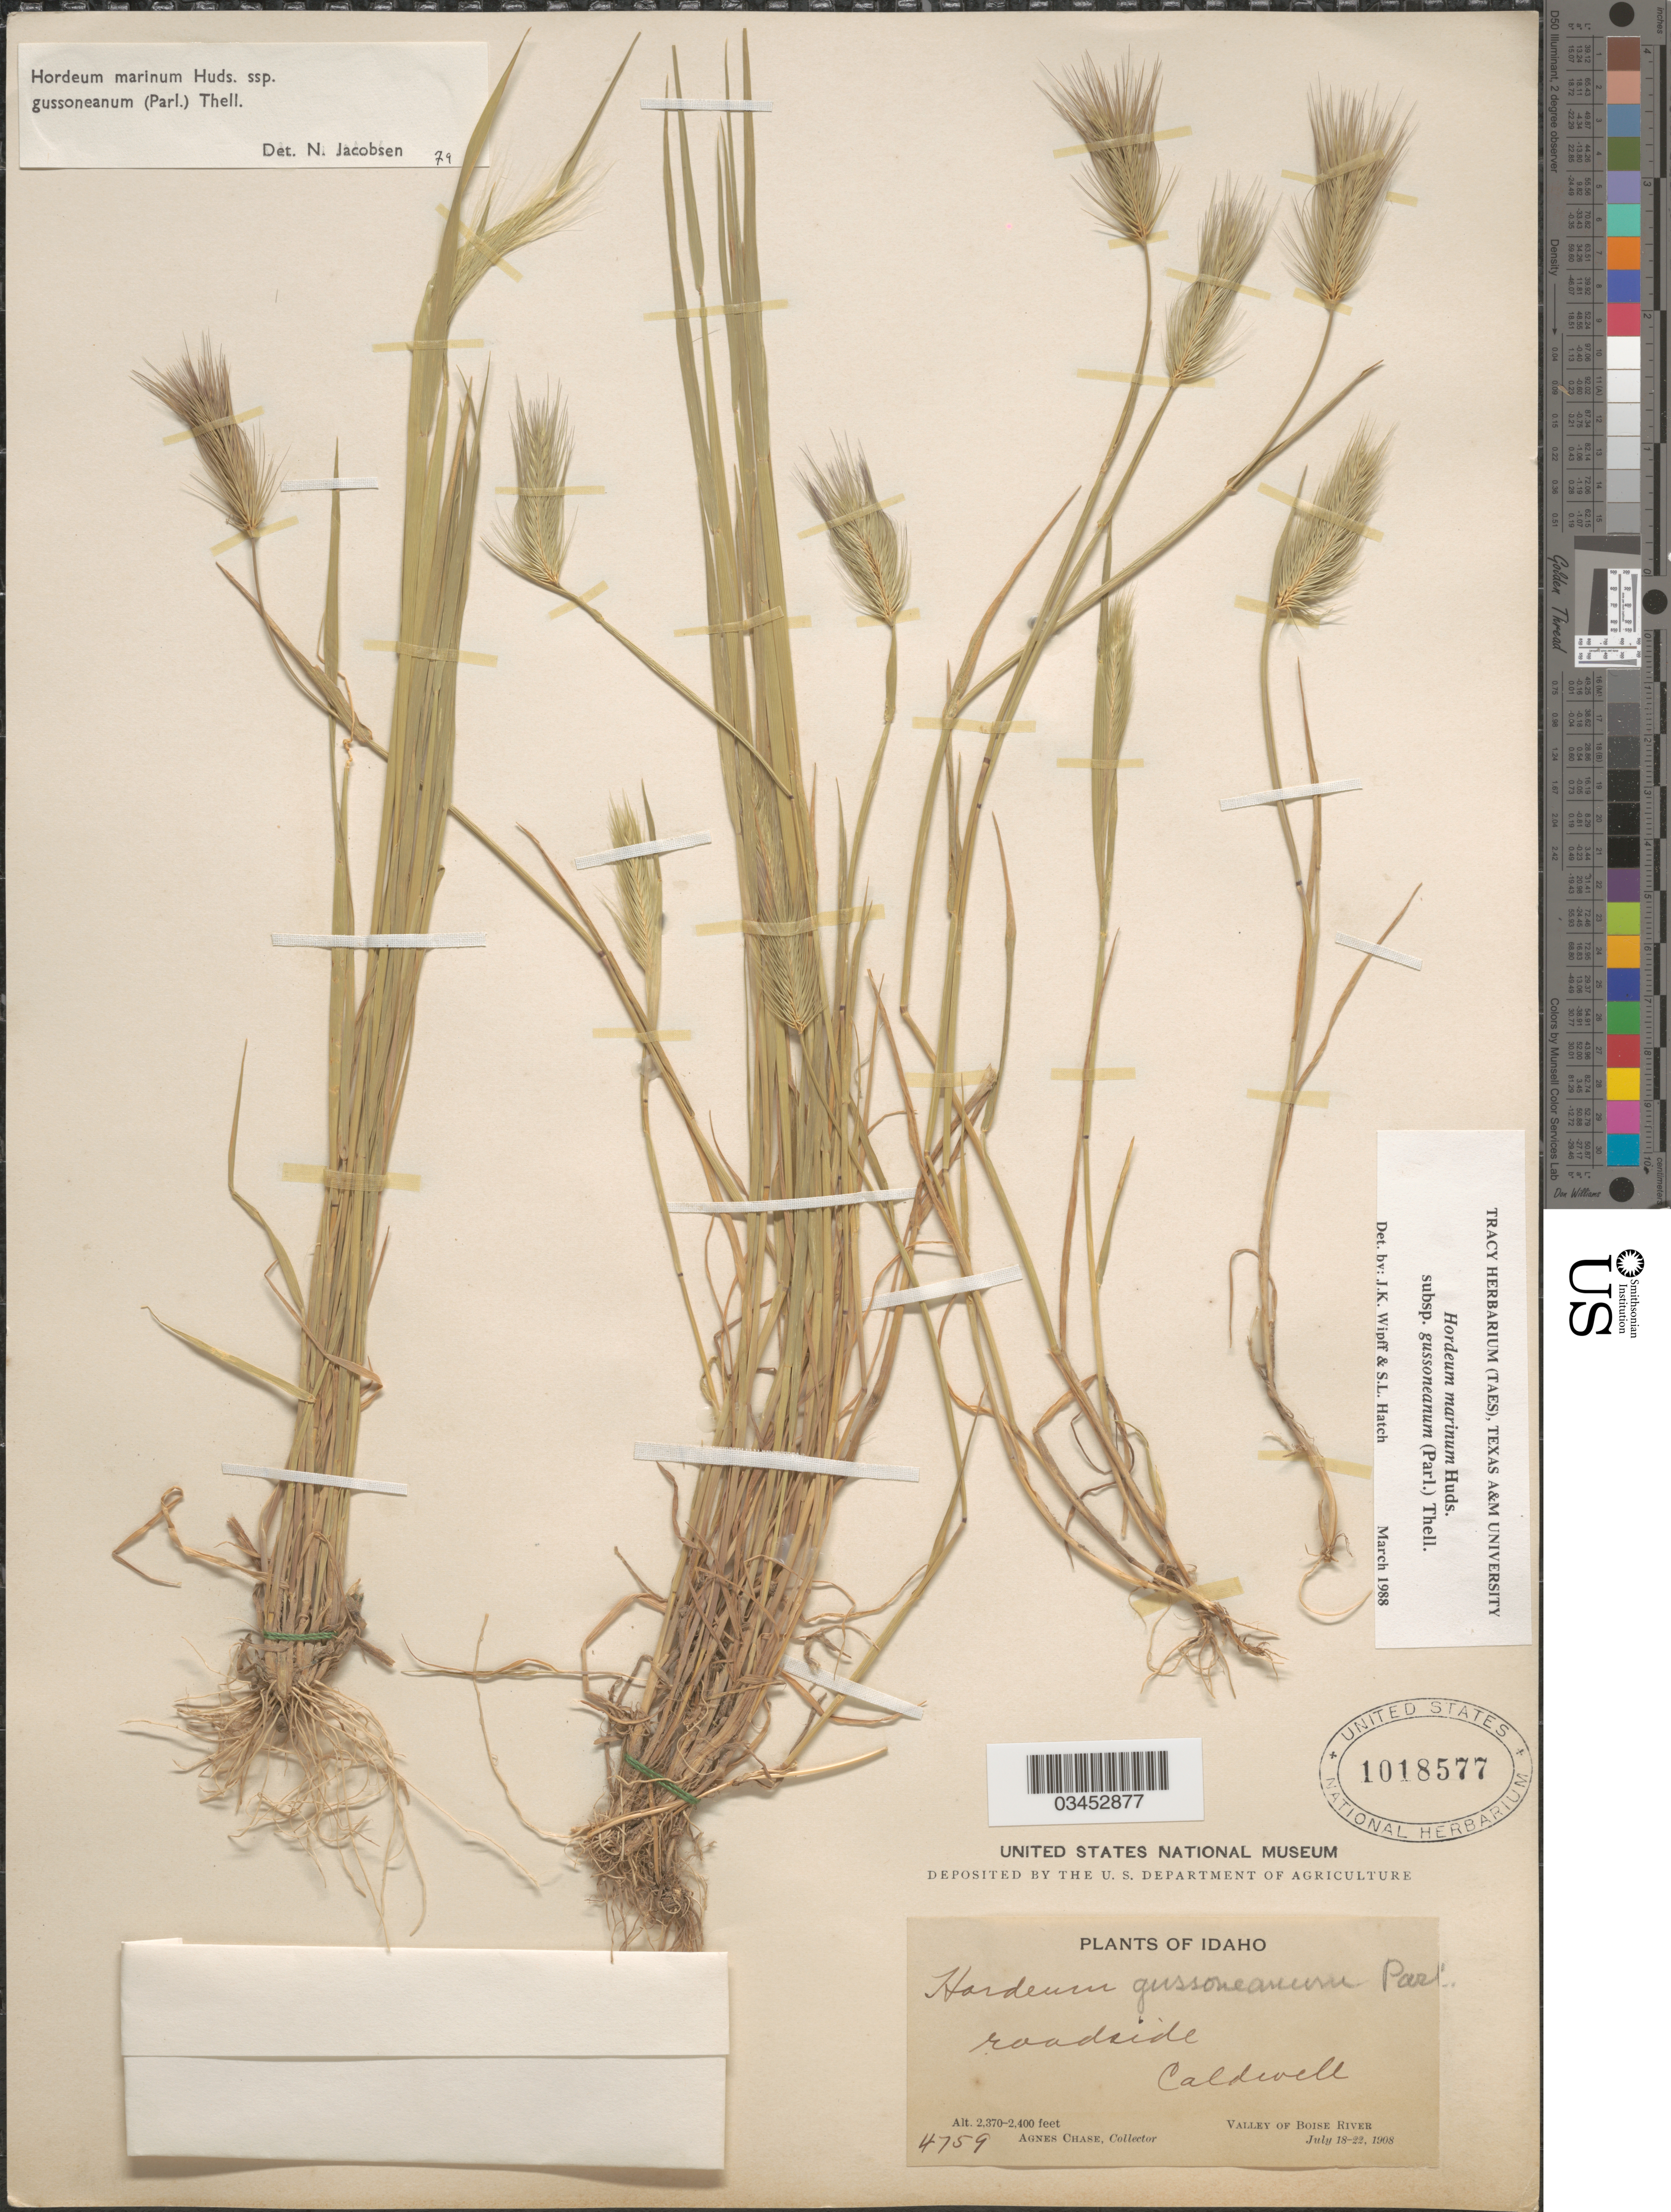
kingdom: Plantae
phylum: Tracheophyta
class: Liliopsida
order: Poales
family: Poaceae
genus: Hordeum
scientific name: Hordeum marinum subsp. gussoneanum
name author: (Parl.) Thell.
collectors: A. Chase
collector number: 4759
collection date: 1908-07-18/1908-07-22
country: United States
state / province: Idaho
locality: Roadside. Caldwell. Valley of Boise River.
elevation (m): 722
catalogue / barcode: US 1018577